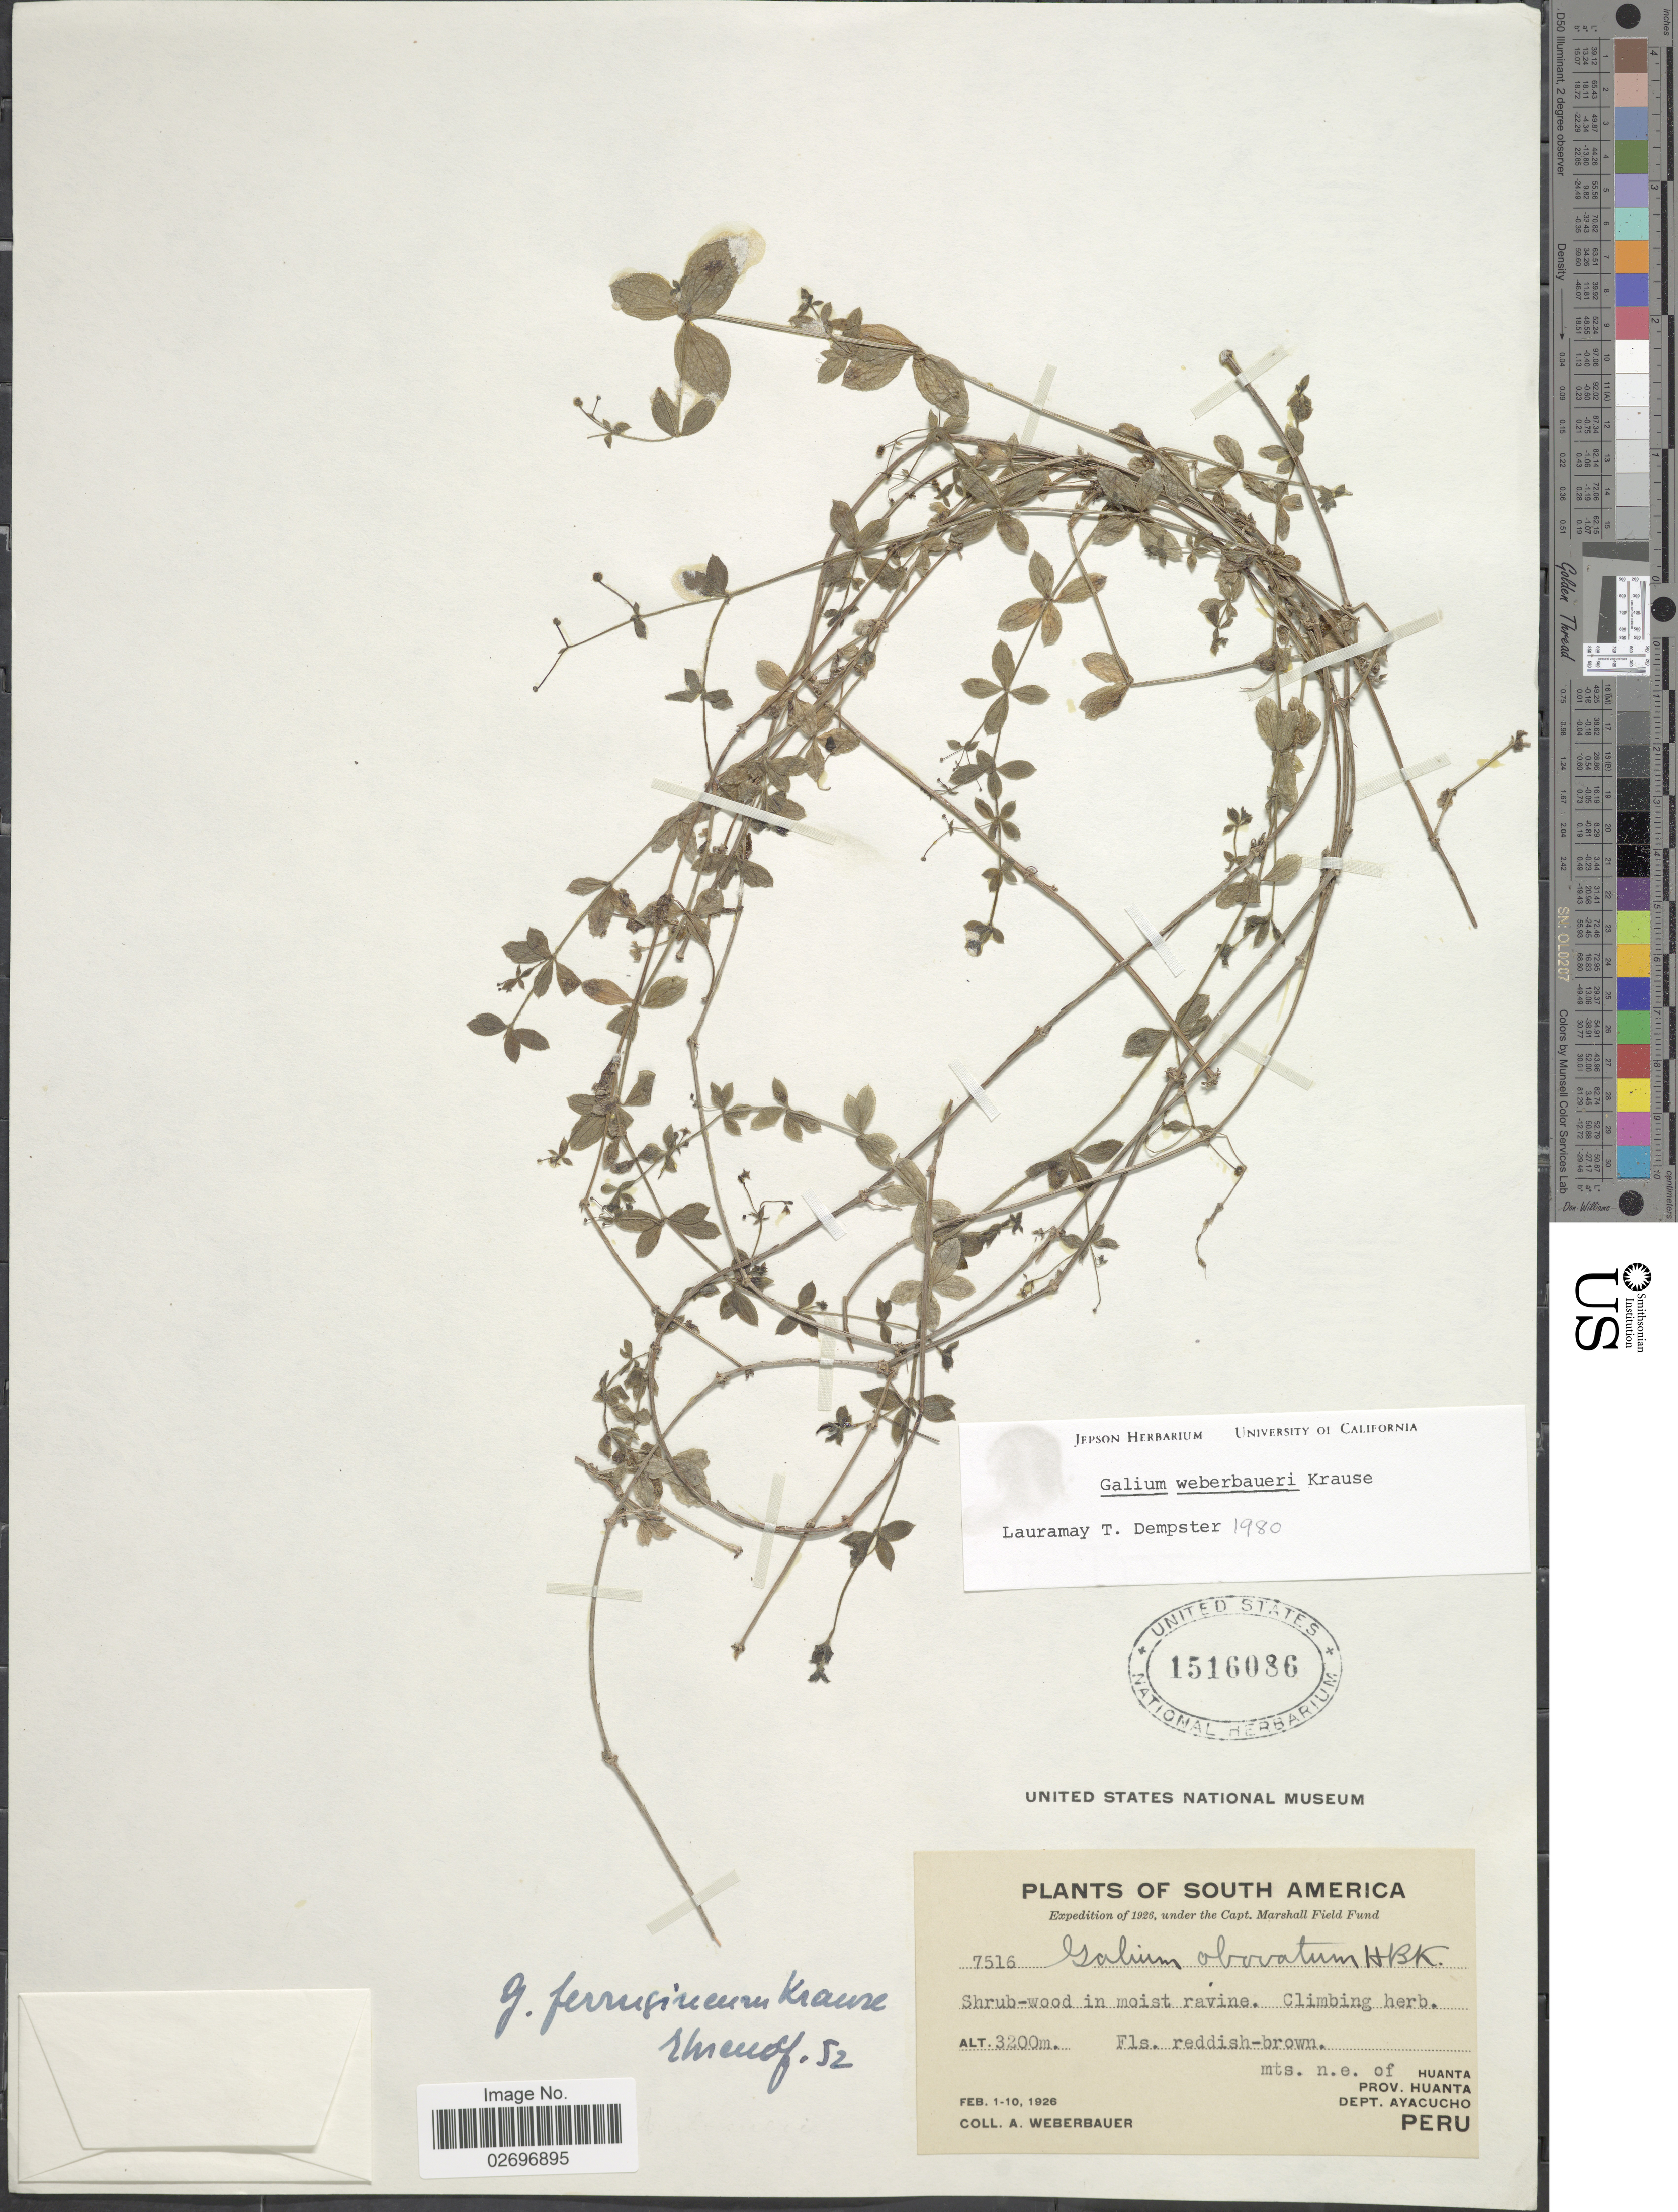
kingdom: Plantae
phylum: Tracheophyta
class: Magnoliopsida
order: Gentianales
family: Rubiaceae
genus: Galium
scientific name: Galium weberbaueri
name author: K. Krause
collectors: A. Weberbauer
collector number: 7516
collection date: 1926-02-01/1926-02-10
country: Peru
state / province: Ayacucho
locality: Mts. n.e. of Huanta, Prov. Huanta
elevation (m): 3200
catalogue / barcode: US 1516086